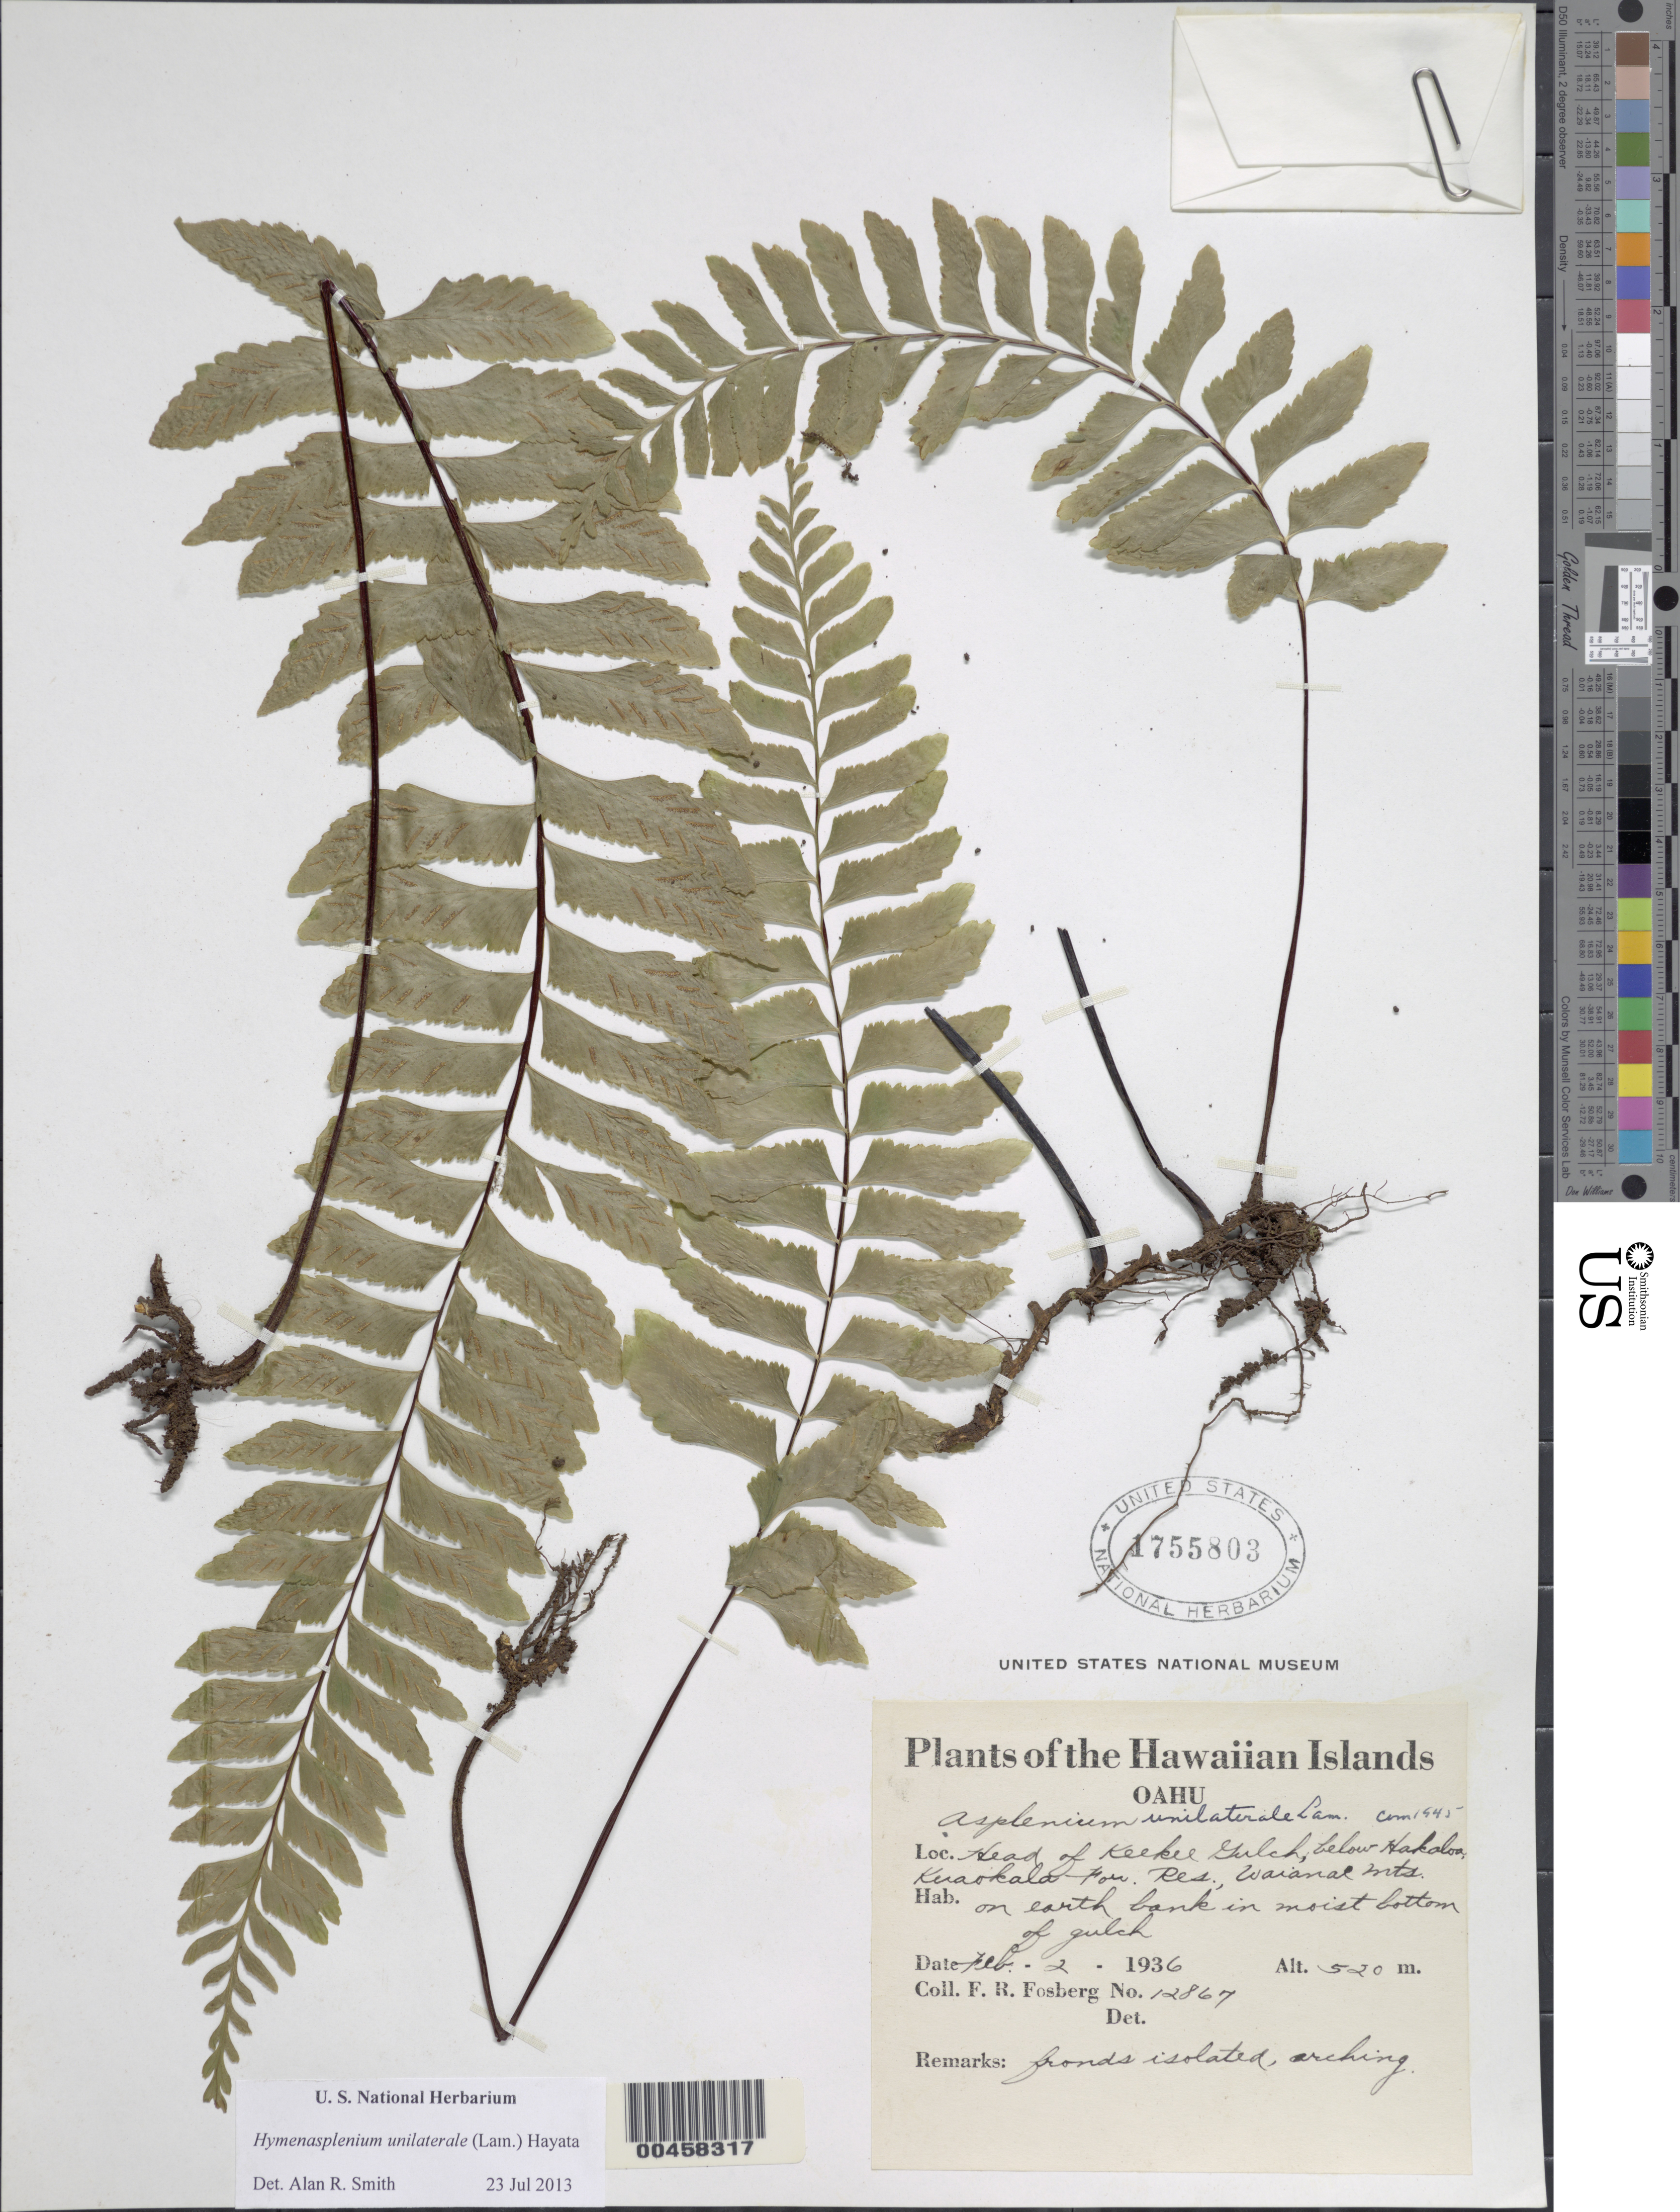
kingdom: Plantae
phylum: Tracheophyta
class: Polypodiopsida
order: Polypodiales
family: Aspleniaceae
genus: Hymenasplenium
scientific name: Hymenasplenium unilaterale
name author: (Lam.) Hayata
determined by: Smith, Alan R., (UC)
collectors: F. R. Fosberg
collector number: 12867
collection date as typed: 2 Feb 1936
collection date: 1936-02-02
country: United States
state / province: Hawaii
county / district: Honolulu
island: Oahu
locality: Head of Keekee Gulch, below Hakaloa Kuaokala For. Res., Waianae Mts.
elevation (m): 520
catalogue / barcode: US 1755803